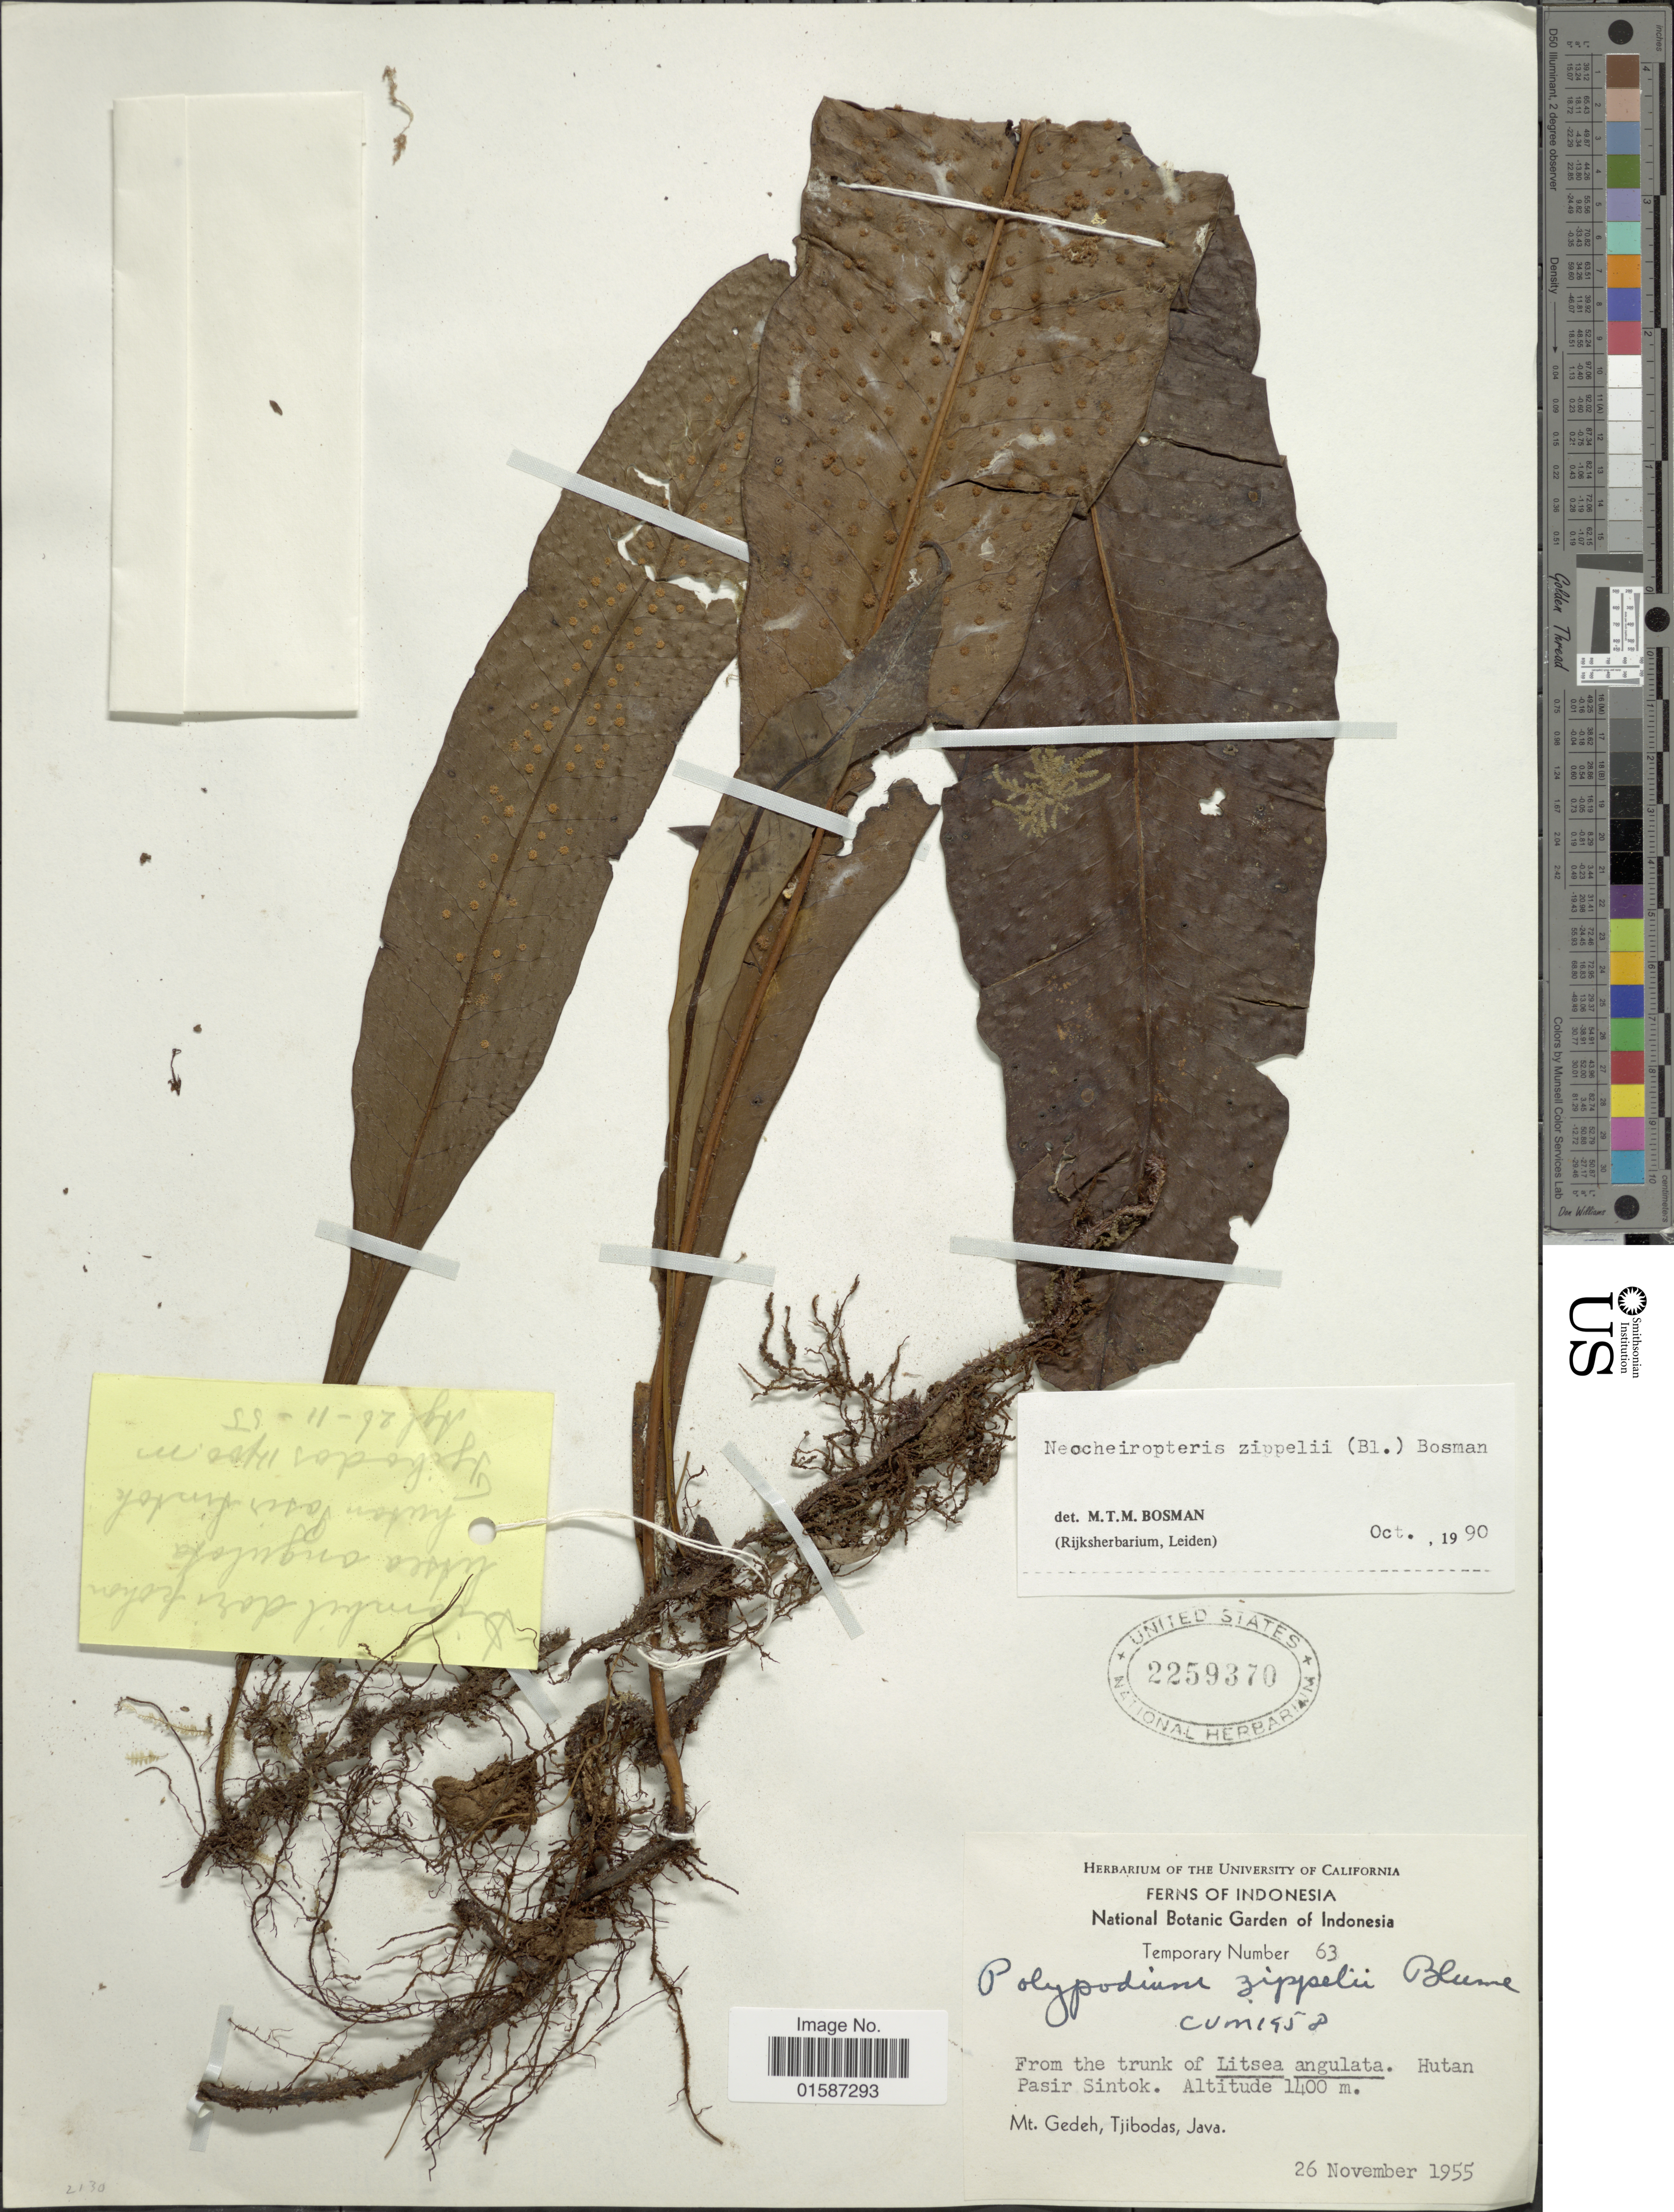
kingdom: Plantae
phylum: Tracheophyta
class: Polypodiopsida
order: Polypodiales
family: Polypodiaceae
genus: Neolepisorus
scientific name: Neolepisorus zippelii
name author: (Blume) Li S. Wang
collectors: ex herb. Univ. of California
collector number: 63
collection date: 1955-11-26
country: Indonesia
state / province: Java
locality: Mt. Gedeh, Tjibodas, Java, from the trunk of Litsea angulata, Hutan Pasir Sintok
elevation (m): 1400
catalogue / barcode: US 2259370